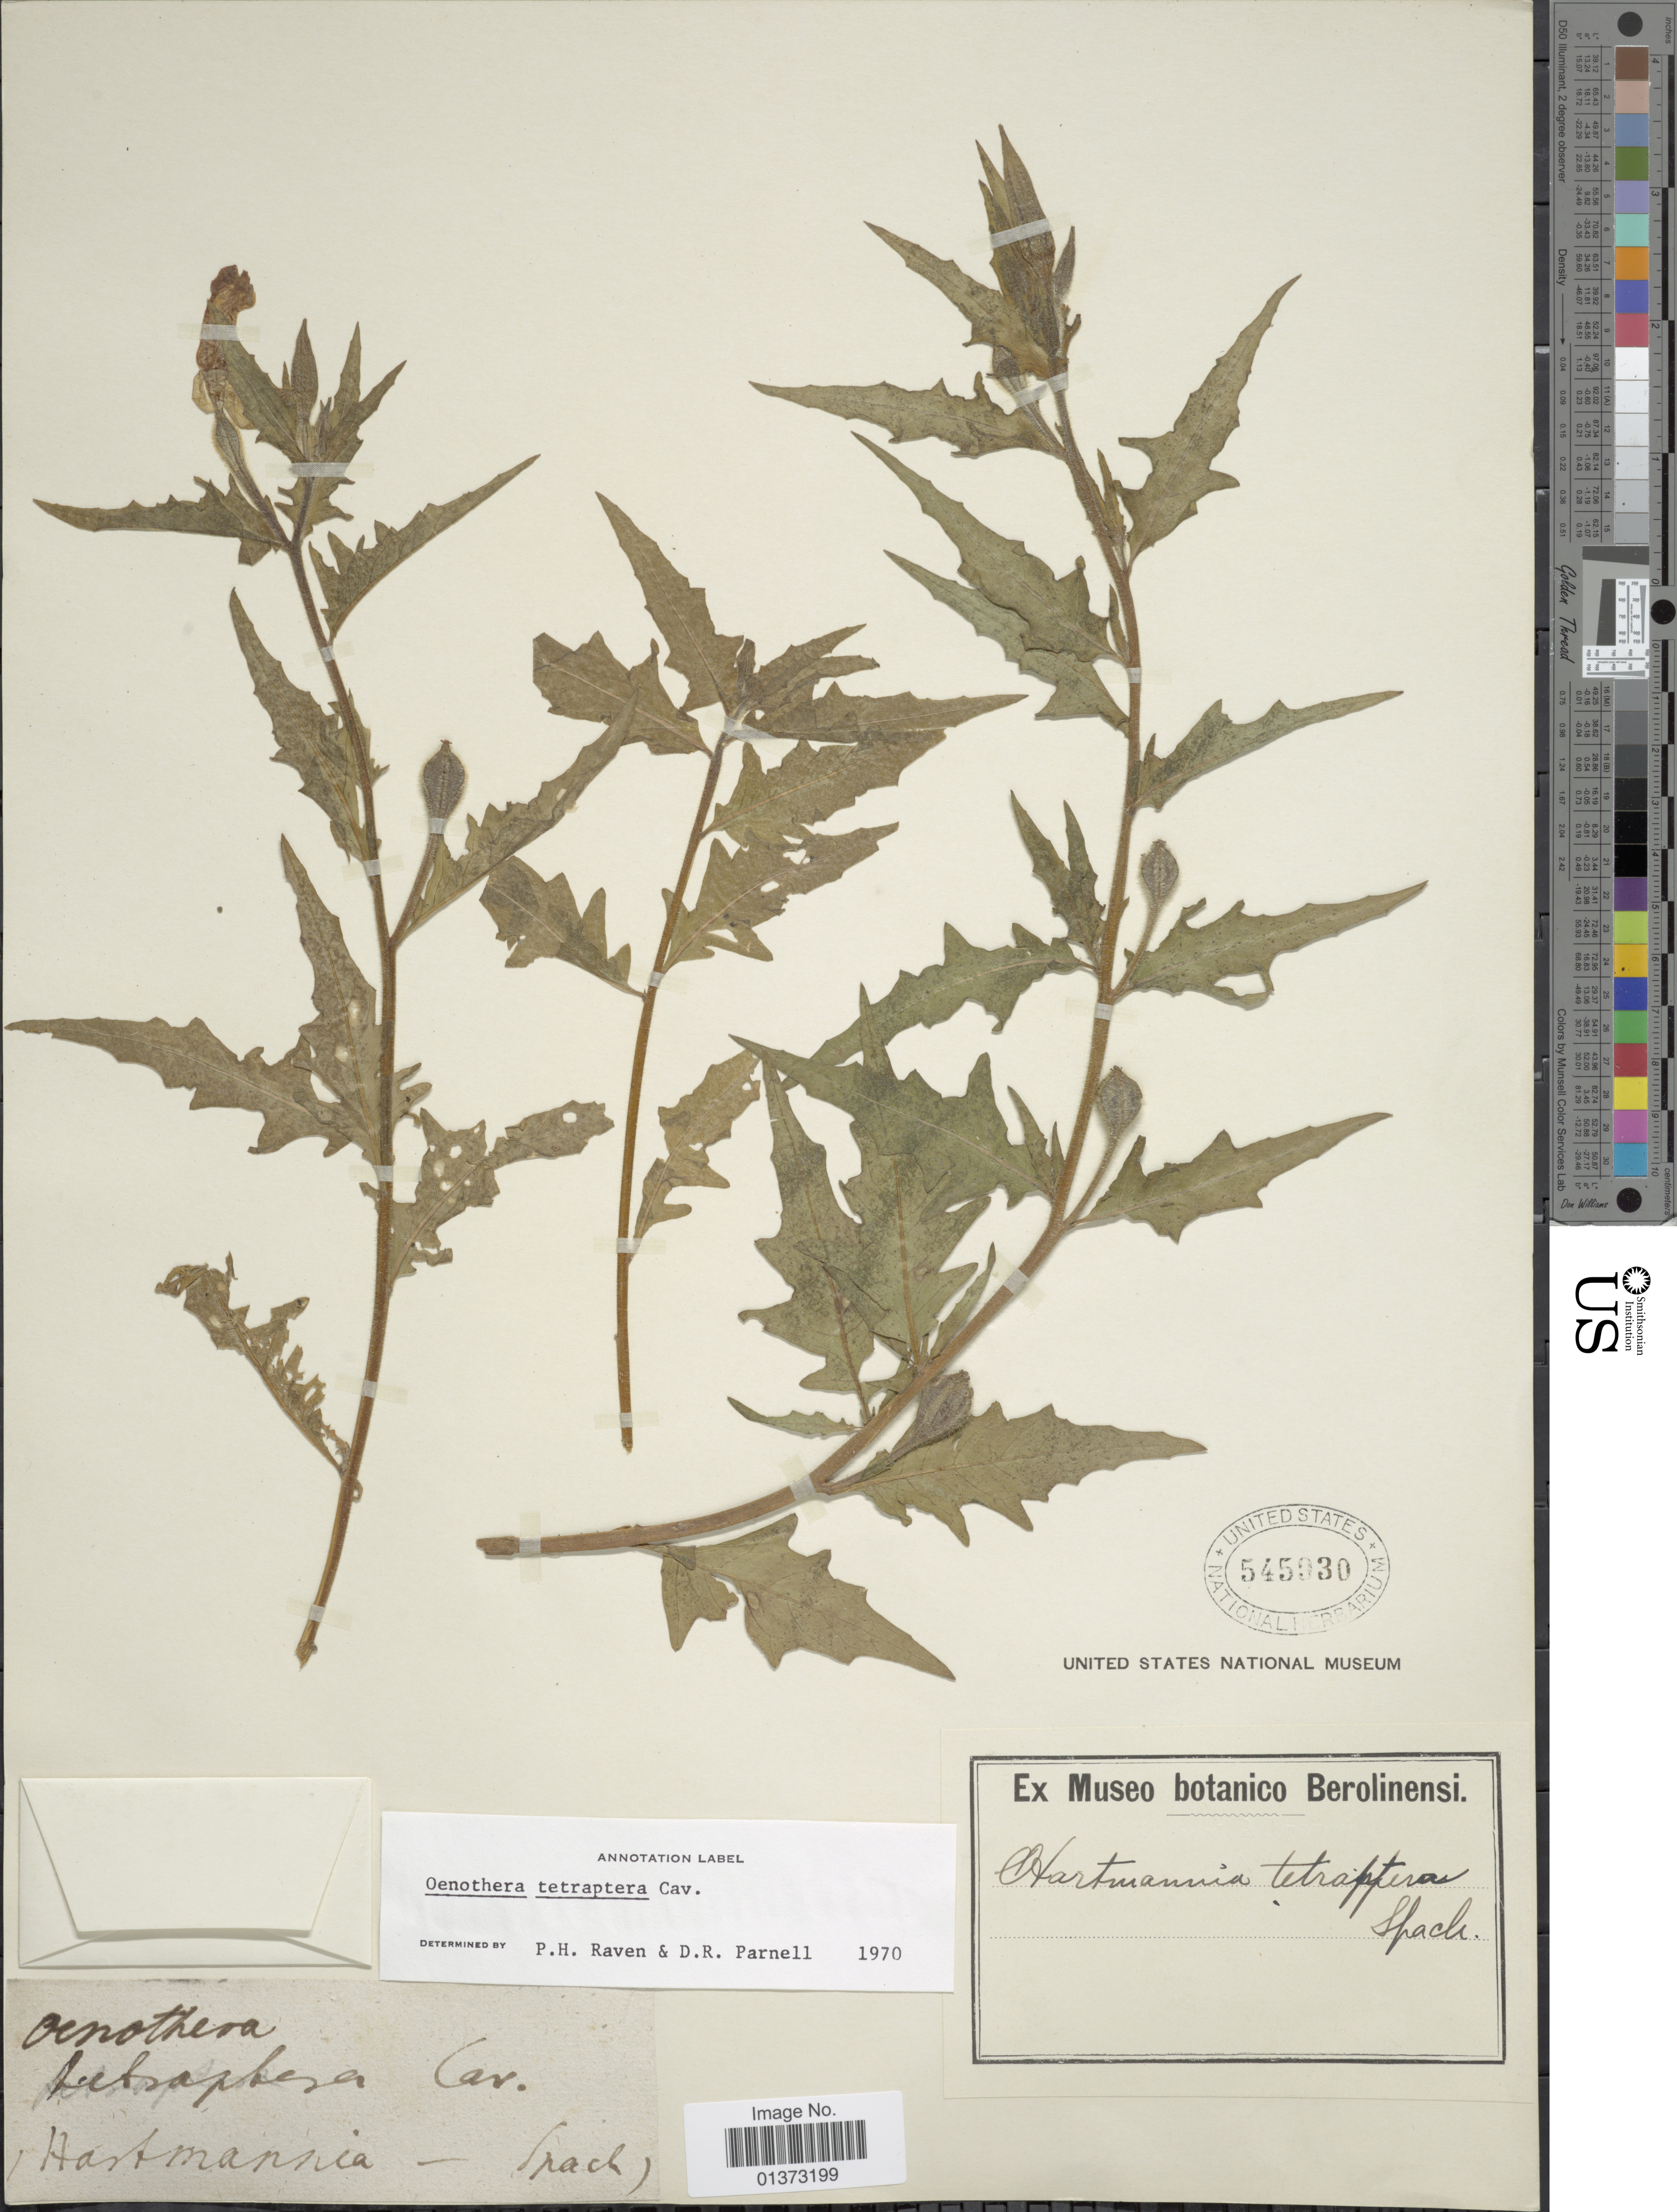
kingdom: Plantae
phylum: Tracheophyta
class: Magnoliopsida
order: Myrtales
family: Onagraceae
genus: Oenothera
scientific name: Oenothera tetraptera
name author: Cav.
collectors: ex herb. Berolinensi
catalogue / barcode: US 545930